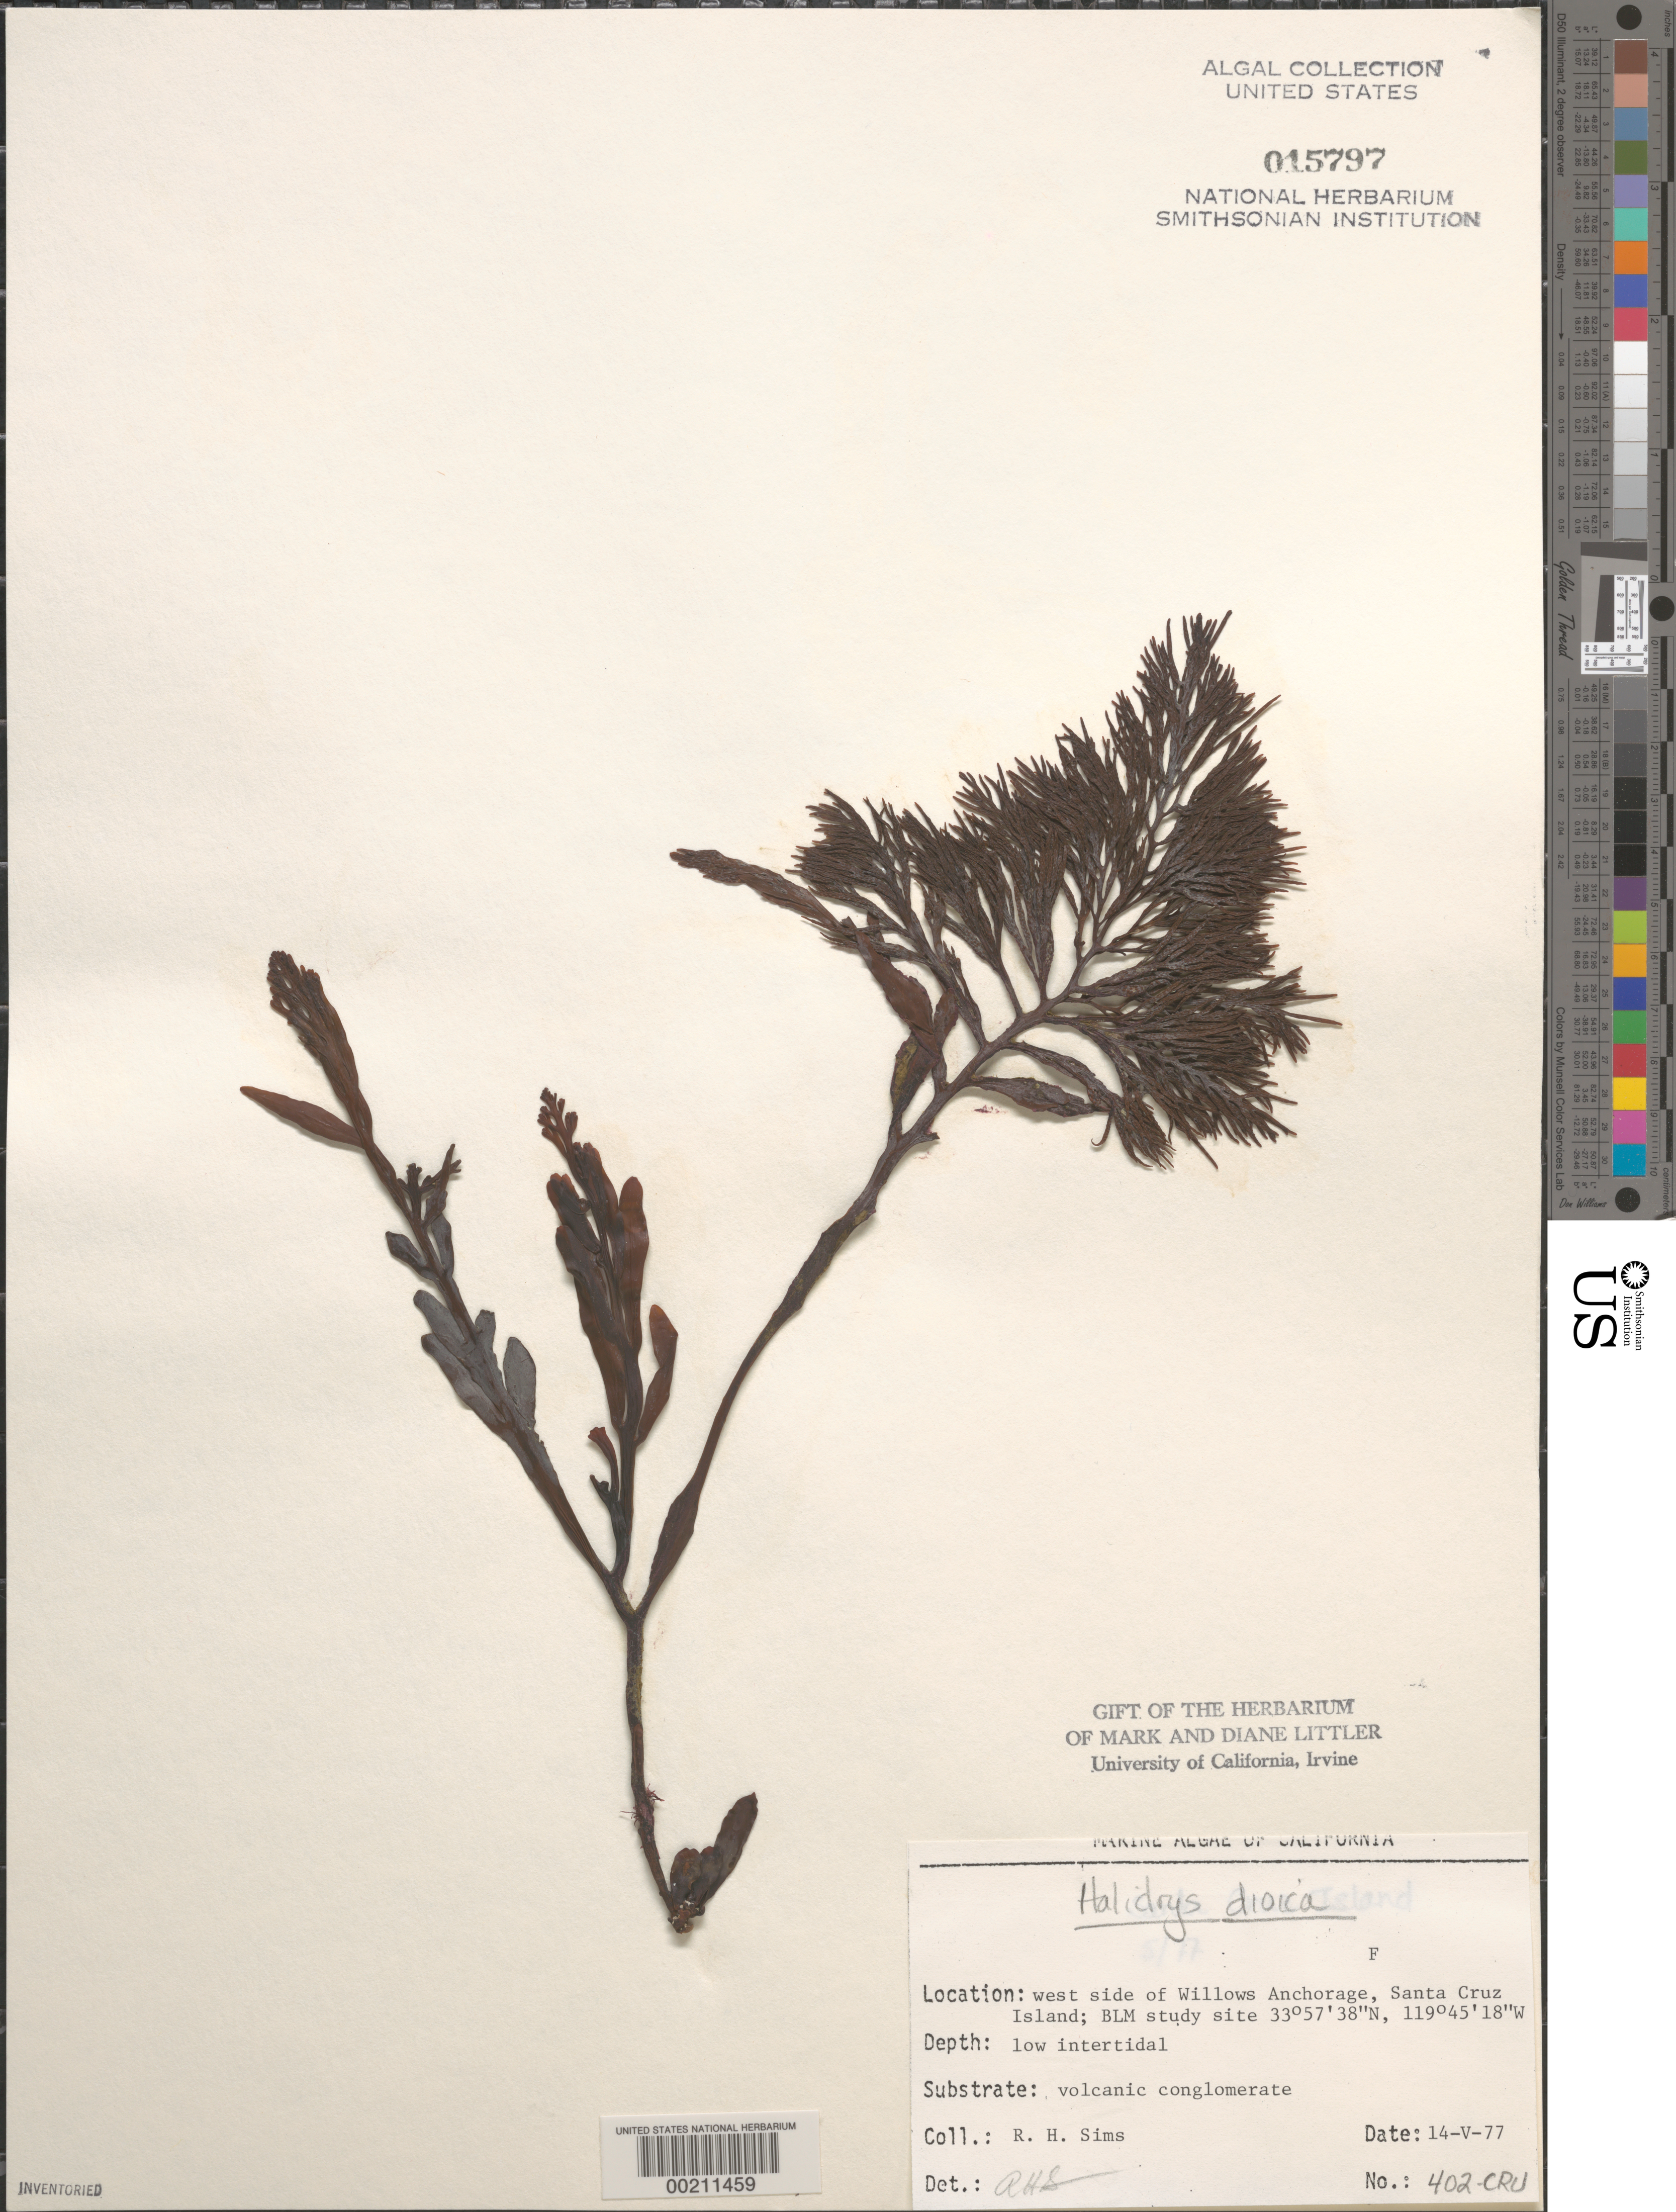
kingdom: Chromista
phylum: Ochrophyta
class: Phaeophyceae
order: Fucales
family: Sargassaceae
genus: Halidrys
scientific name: Halidrys dioica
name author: N.L. Gardner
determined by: Sims, Robert H.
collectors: R. H. Sims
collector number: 402-cru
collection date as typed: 14 May 1977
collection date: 1977-05-14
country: United States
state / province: California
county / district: Santa Barbara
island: Santa Cruz Island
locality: Willows Anchorage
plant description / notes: BLM-SOCALBIGHT Rocky Intertidal Survey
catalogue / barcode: US 15797